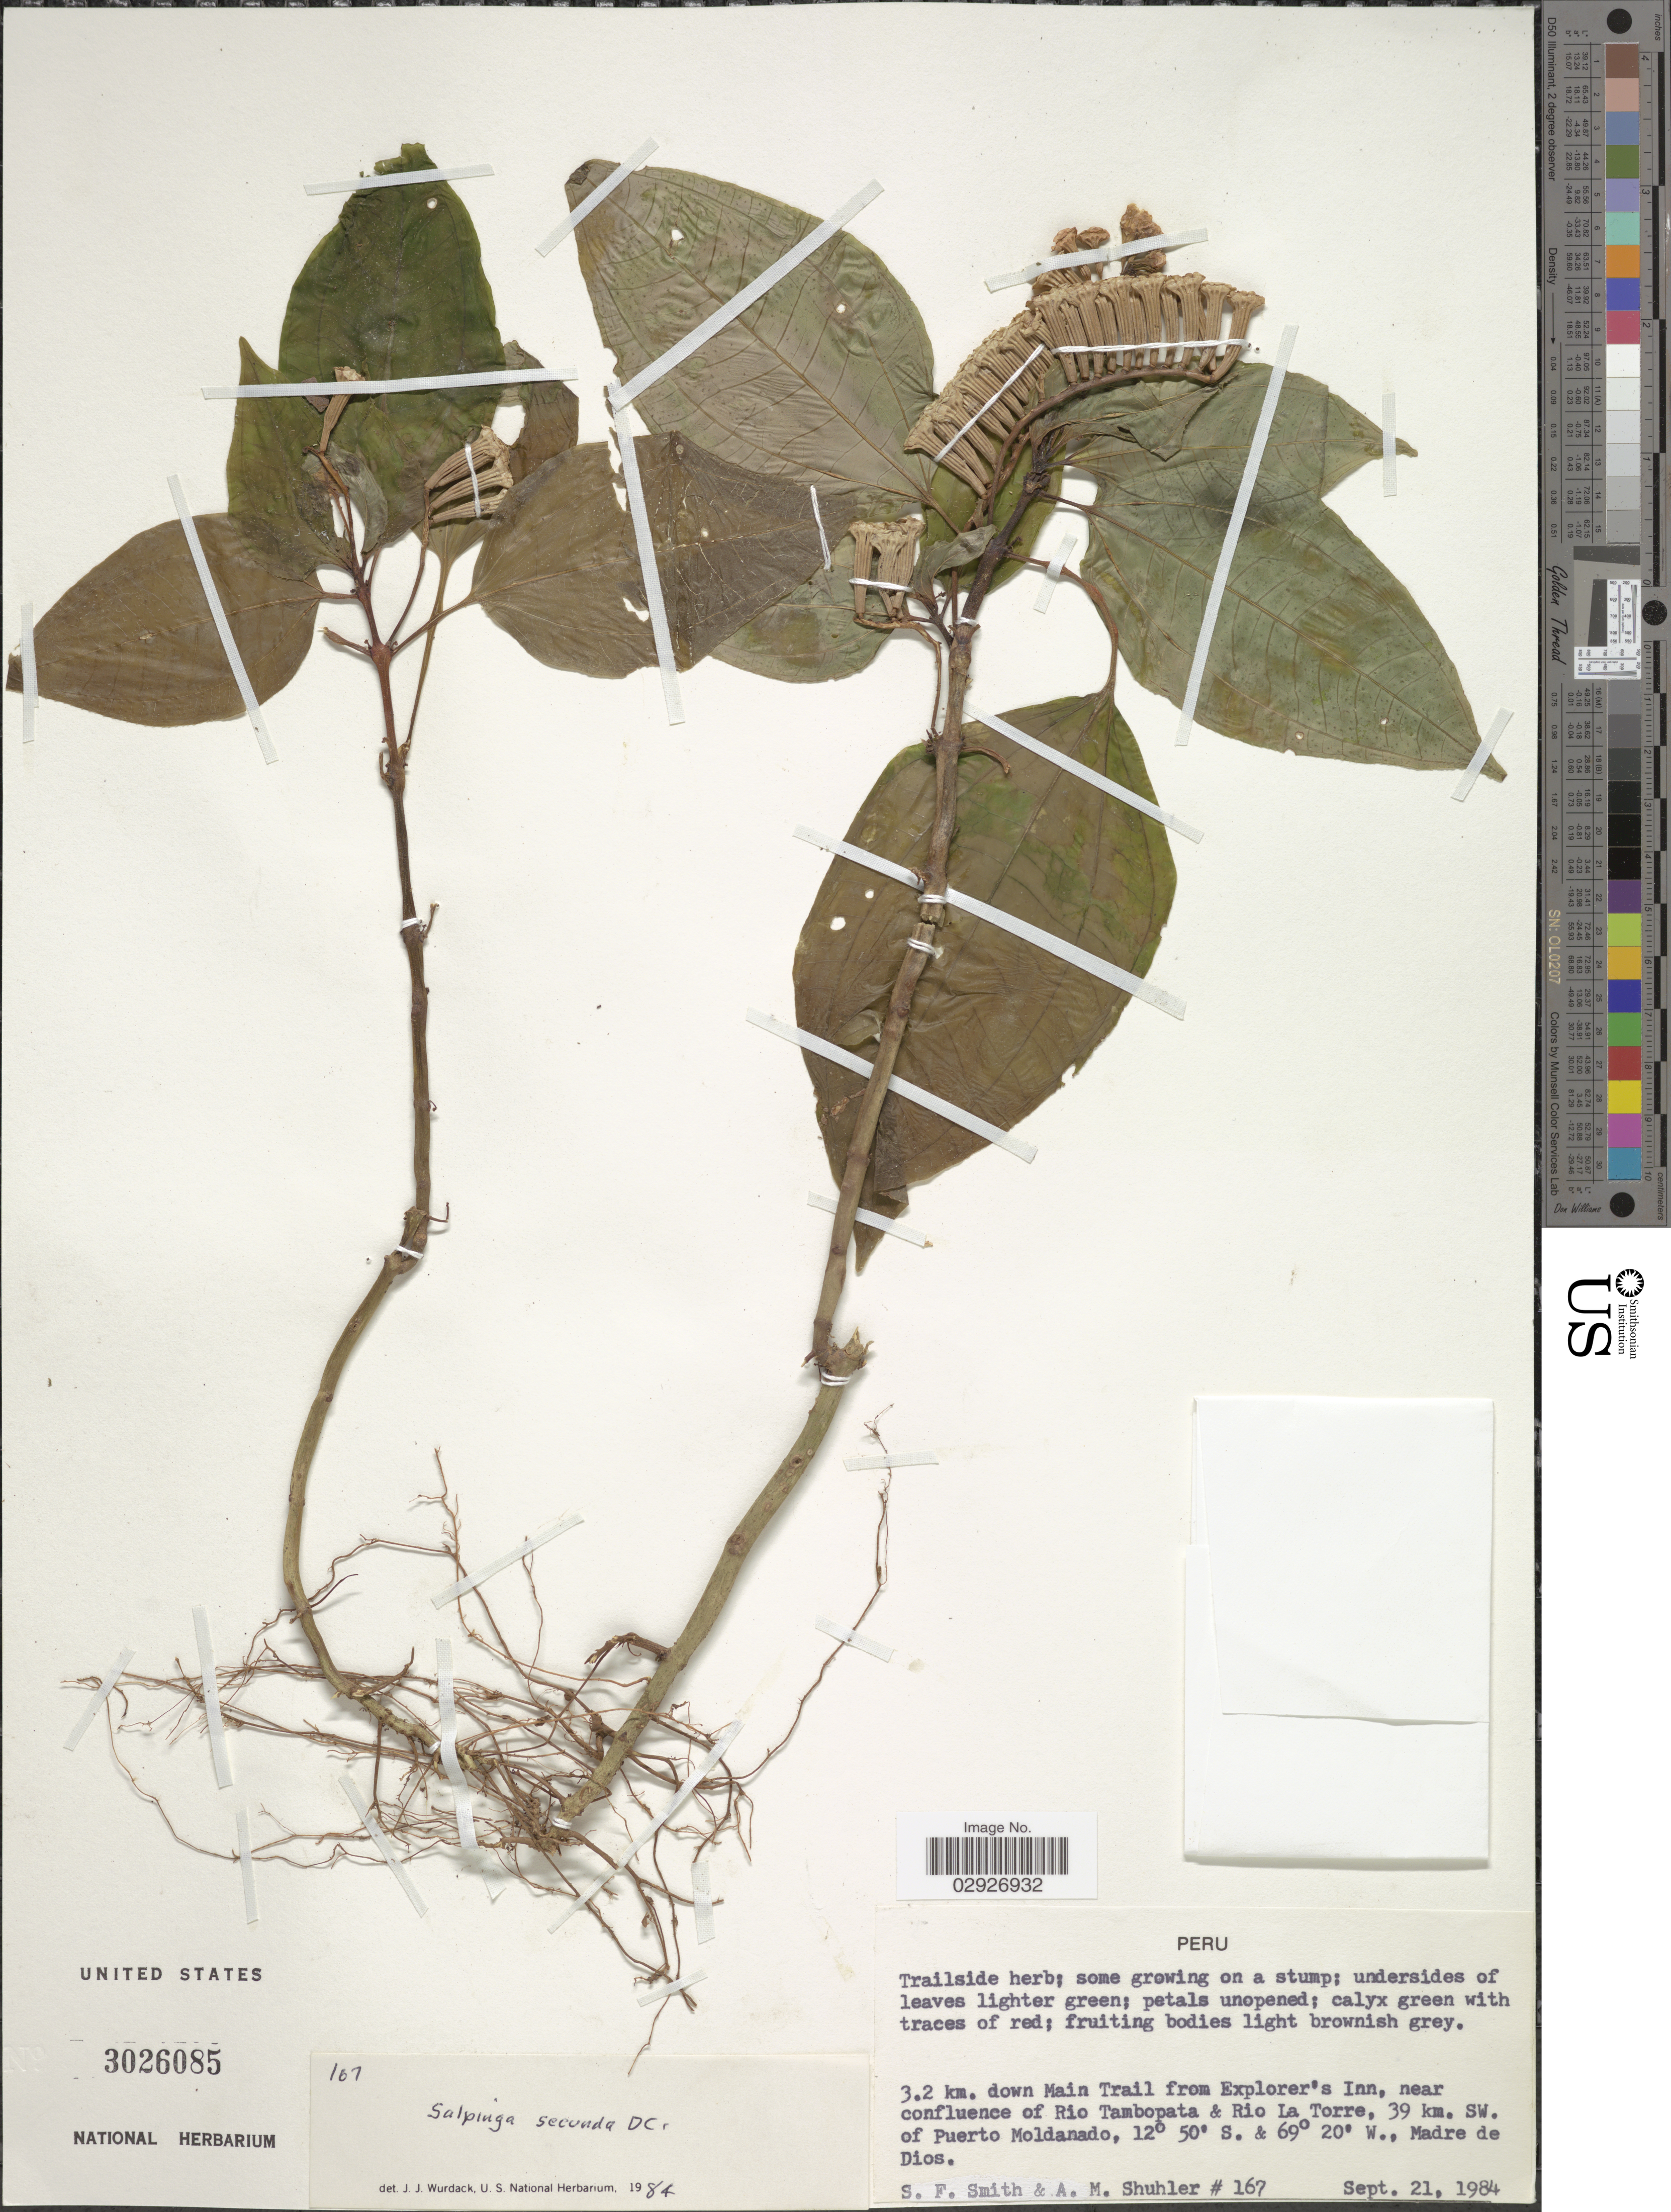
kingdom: Plantae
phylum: Tracheophyta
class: Magnoliopsida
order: Myrtales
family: Melastomataceae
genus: Salpinga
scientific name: Salpinga secunda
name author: Schrank & Mart. ex DC.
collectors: S.F. Smith & A. Shuhler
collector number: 167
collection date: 1984-09-21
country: Peru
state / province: Madre de Dios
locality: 3.2 km. down Main Trail from Explorer's Inn, near confluence of Rio Tambopata & Rio La Torre, 39 km. SW. of Puerto Moldanado.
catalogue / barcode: US 3026085